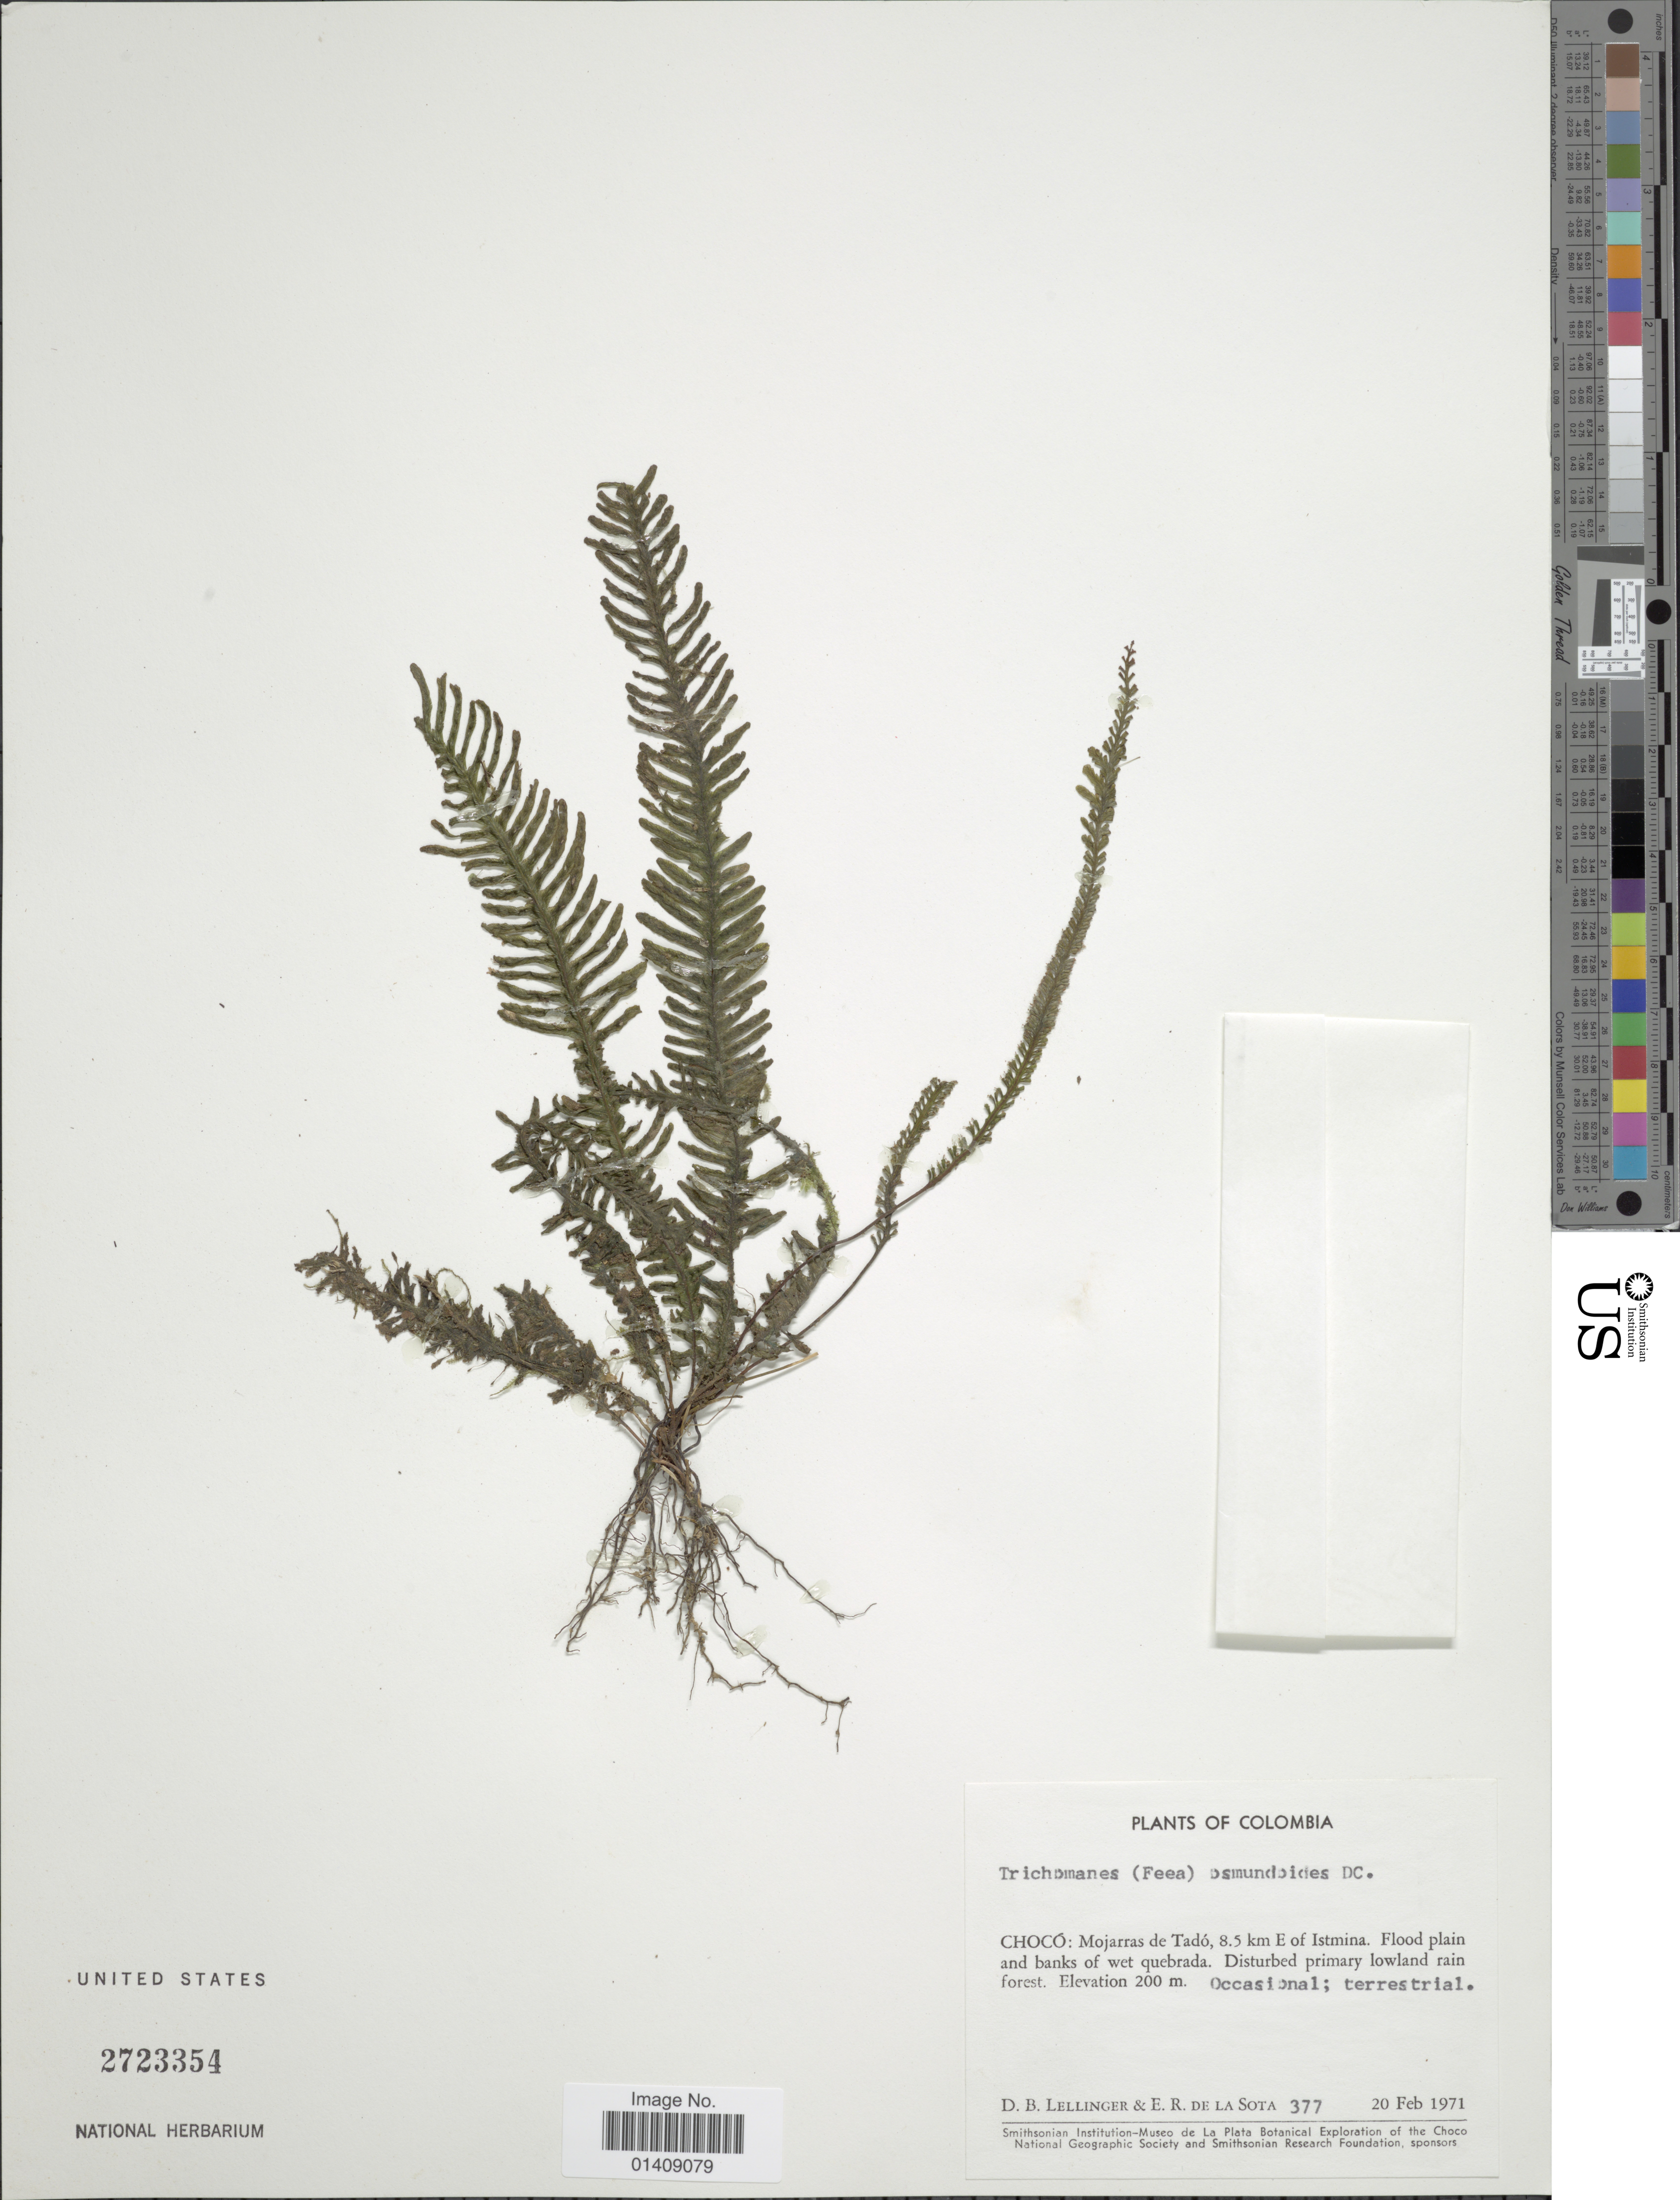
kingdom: Plantae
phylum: Tracheophyta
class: Polypodiopsida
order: Hymenophyllales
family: Hymenophyllaceae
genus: Trichomanes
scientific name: Trichomanes osmundoides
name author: DC. ex Poir.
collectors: D. B. Lellinger & E. R. de la Sota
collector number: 377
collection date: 1971-02-20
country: Colombia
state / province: Chocó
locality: Mojarres de Tadó, 8.5km E of Istmina. Flood plain and banks of wet quebrada. Disturbed primary lowland rain forest.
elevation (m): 200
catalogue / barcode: US 2723354